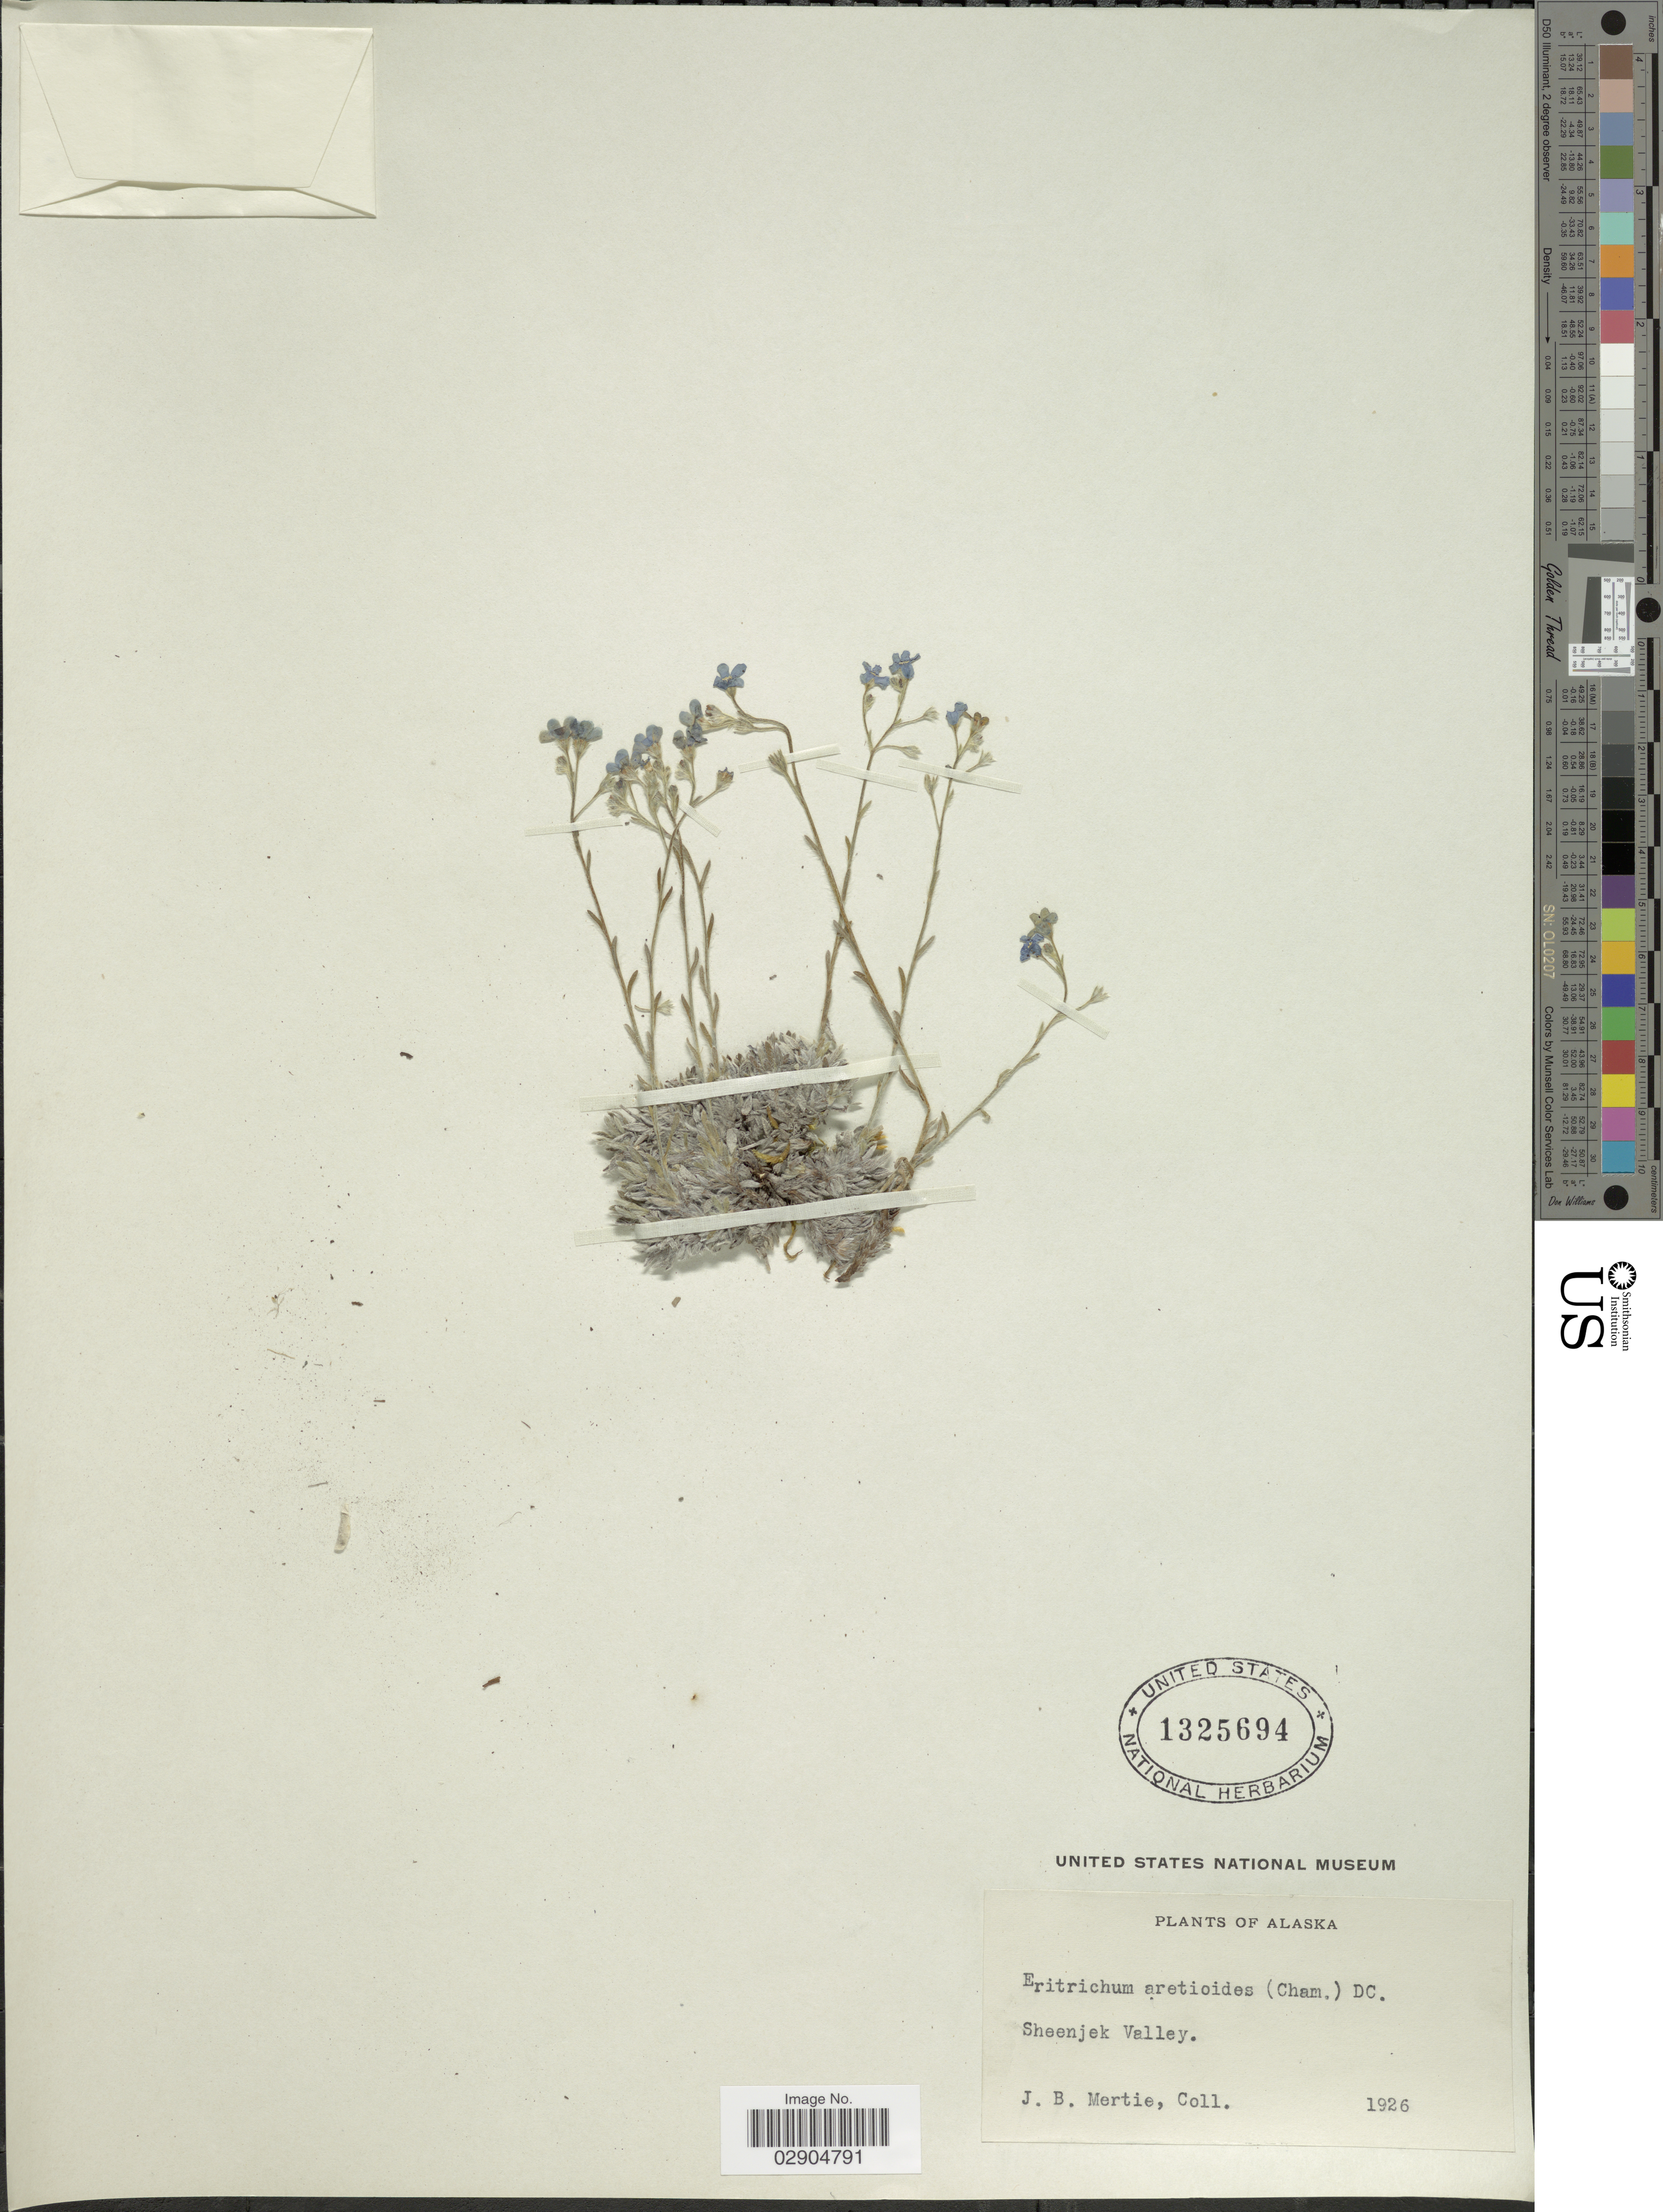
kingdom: Plantae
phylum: Tracheophyta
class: Magnoliopsida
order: Boraginales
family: Boraginaceae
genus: Eritrichium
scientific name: Eritrichium aretioides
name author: (Cham.) DC.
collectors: J. Mertie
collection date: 1926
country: United States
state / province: Alaska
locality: Sheenjek Valley.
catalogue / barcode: US 1325694